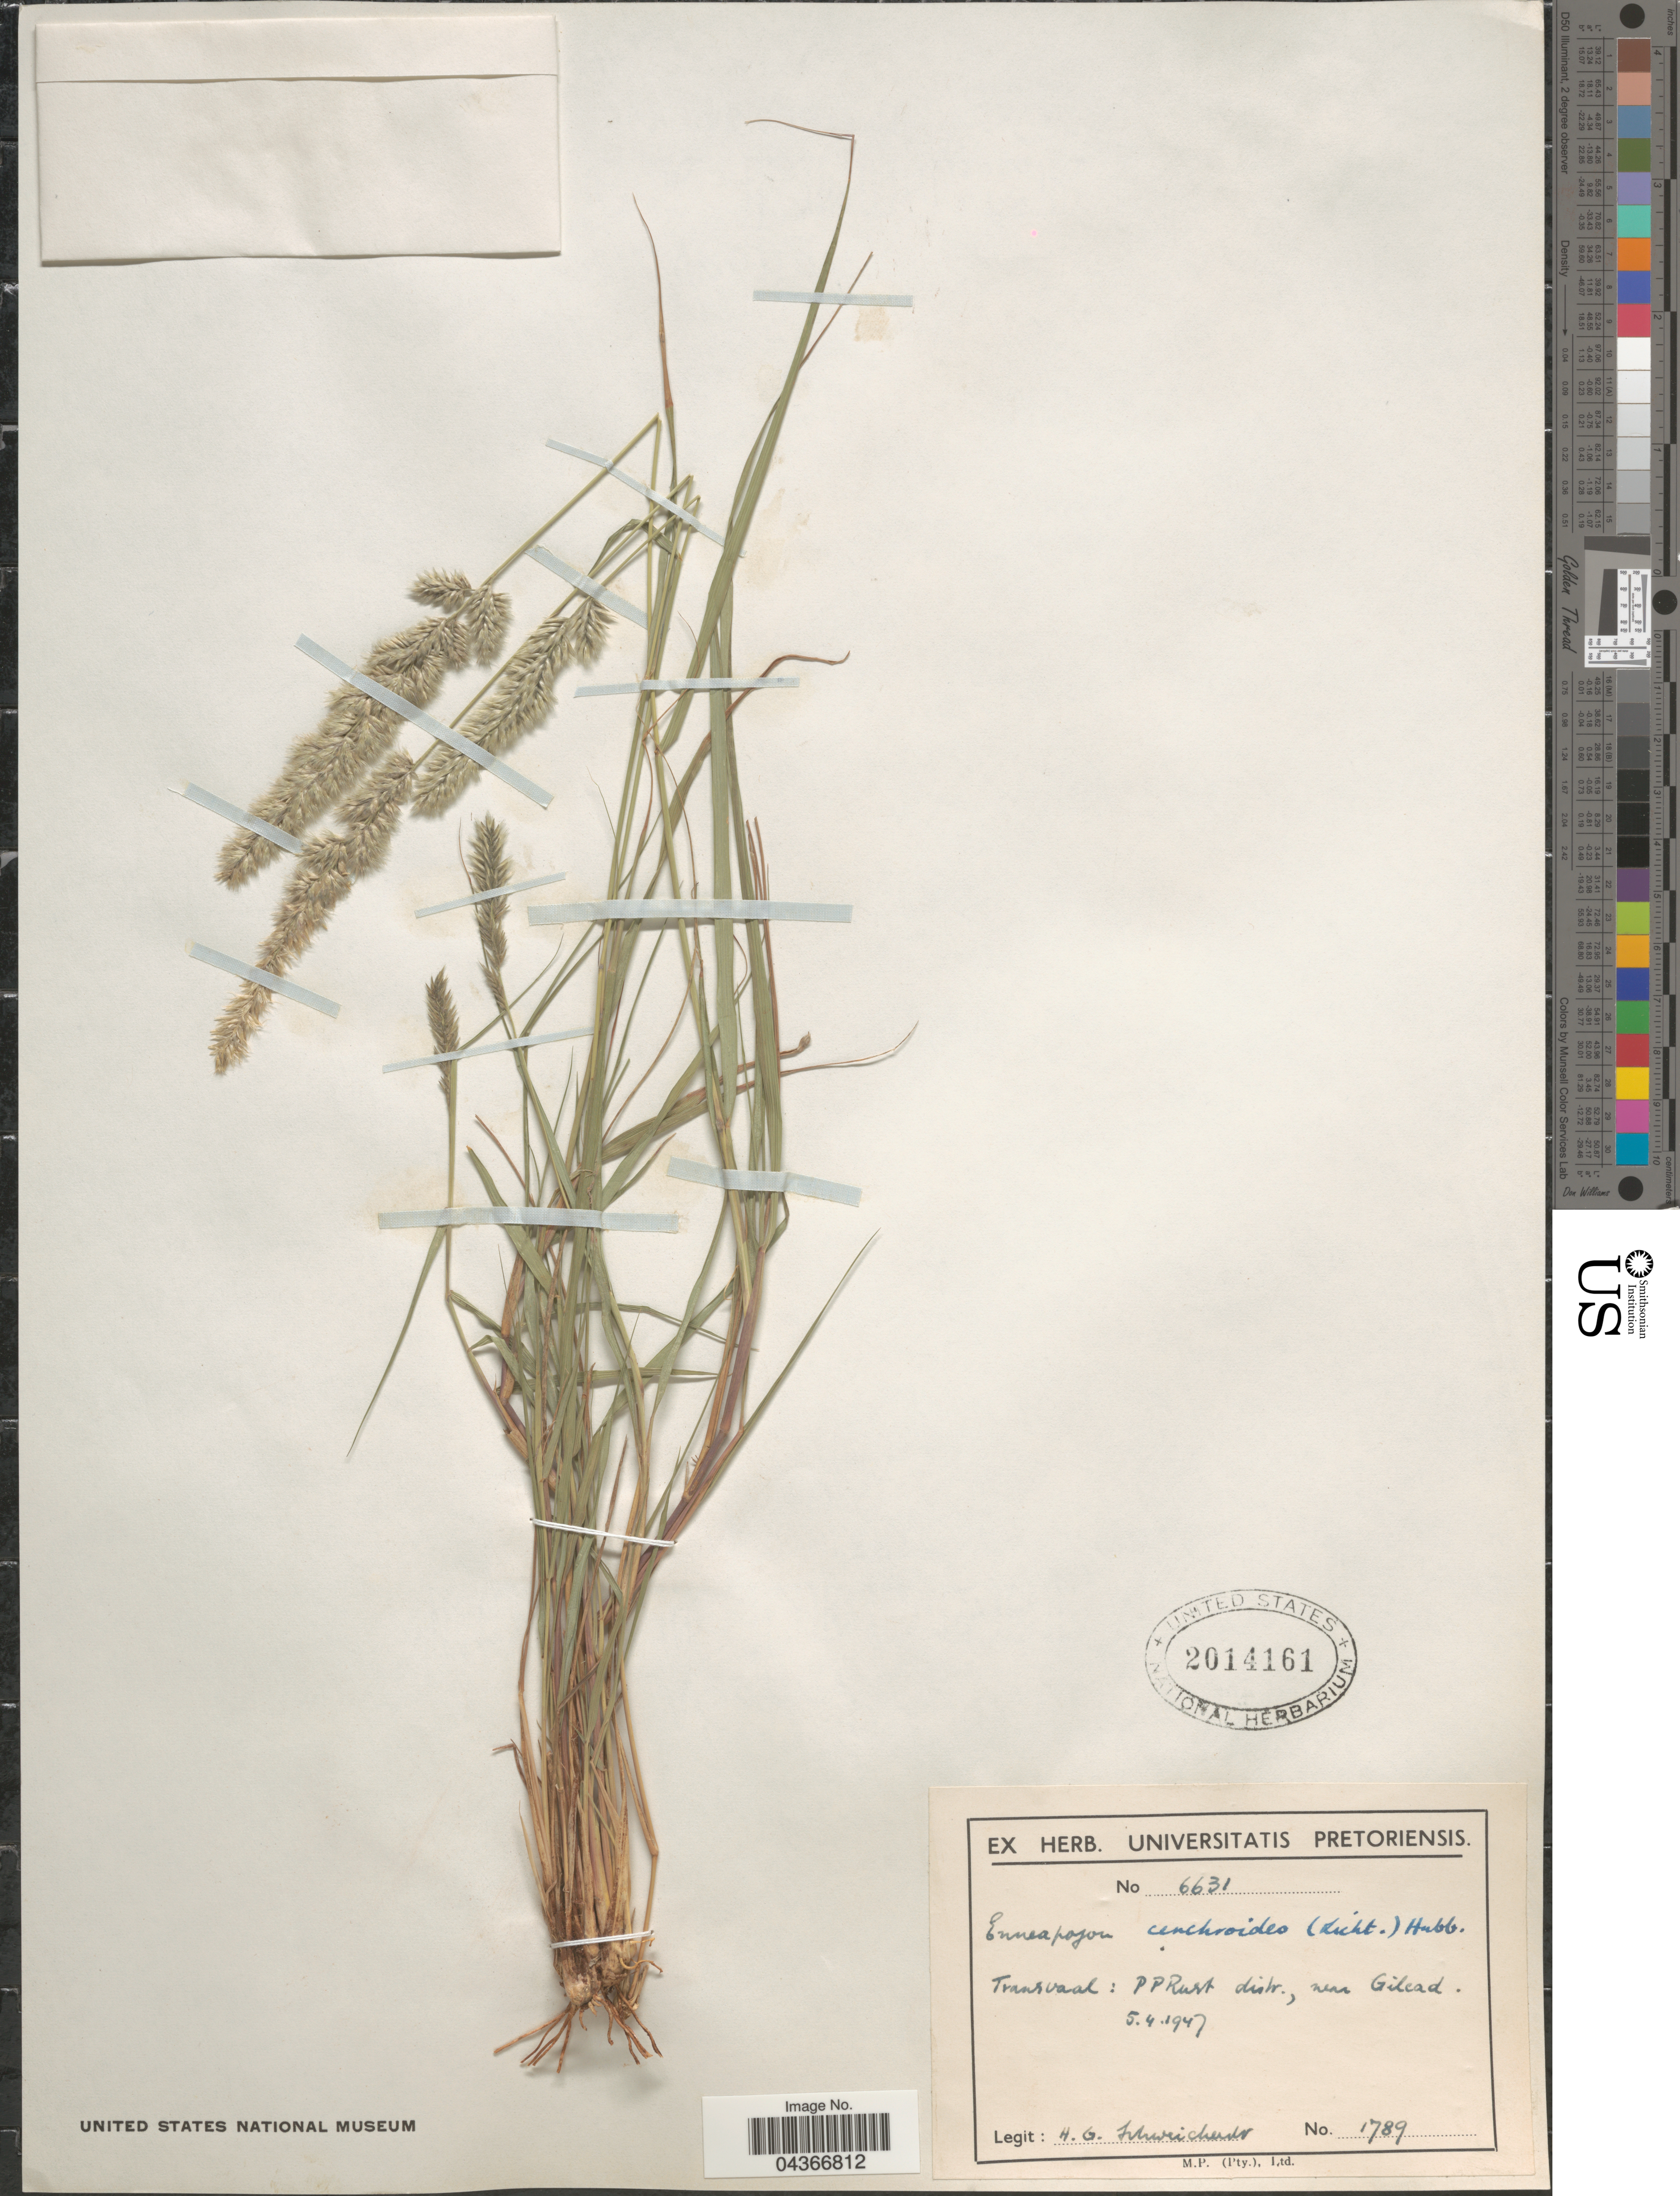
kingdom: Plantae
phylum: Tracheophyta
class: Liliopsida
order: Poales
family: Poaceae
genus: Enneapogon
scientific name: Enneapogon cenchroides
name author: (Licht. ex Roem. & Schult.) C.E. Hubb.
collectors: H. Schweickerdt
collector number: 1789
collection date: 1947-04-05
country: South Africa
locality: Transvaal: PP Rust distr., near Gilead.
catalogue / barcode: US 2014161